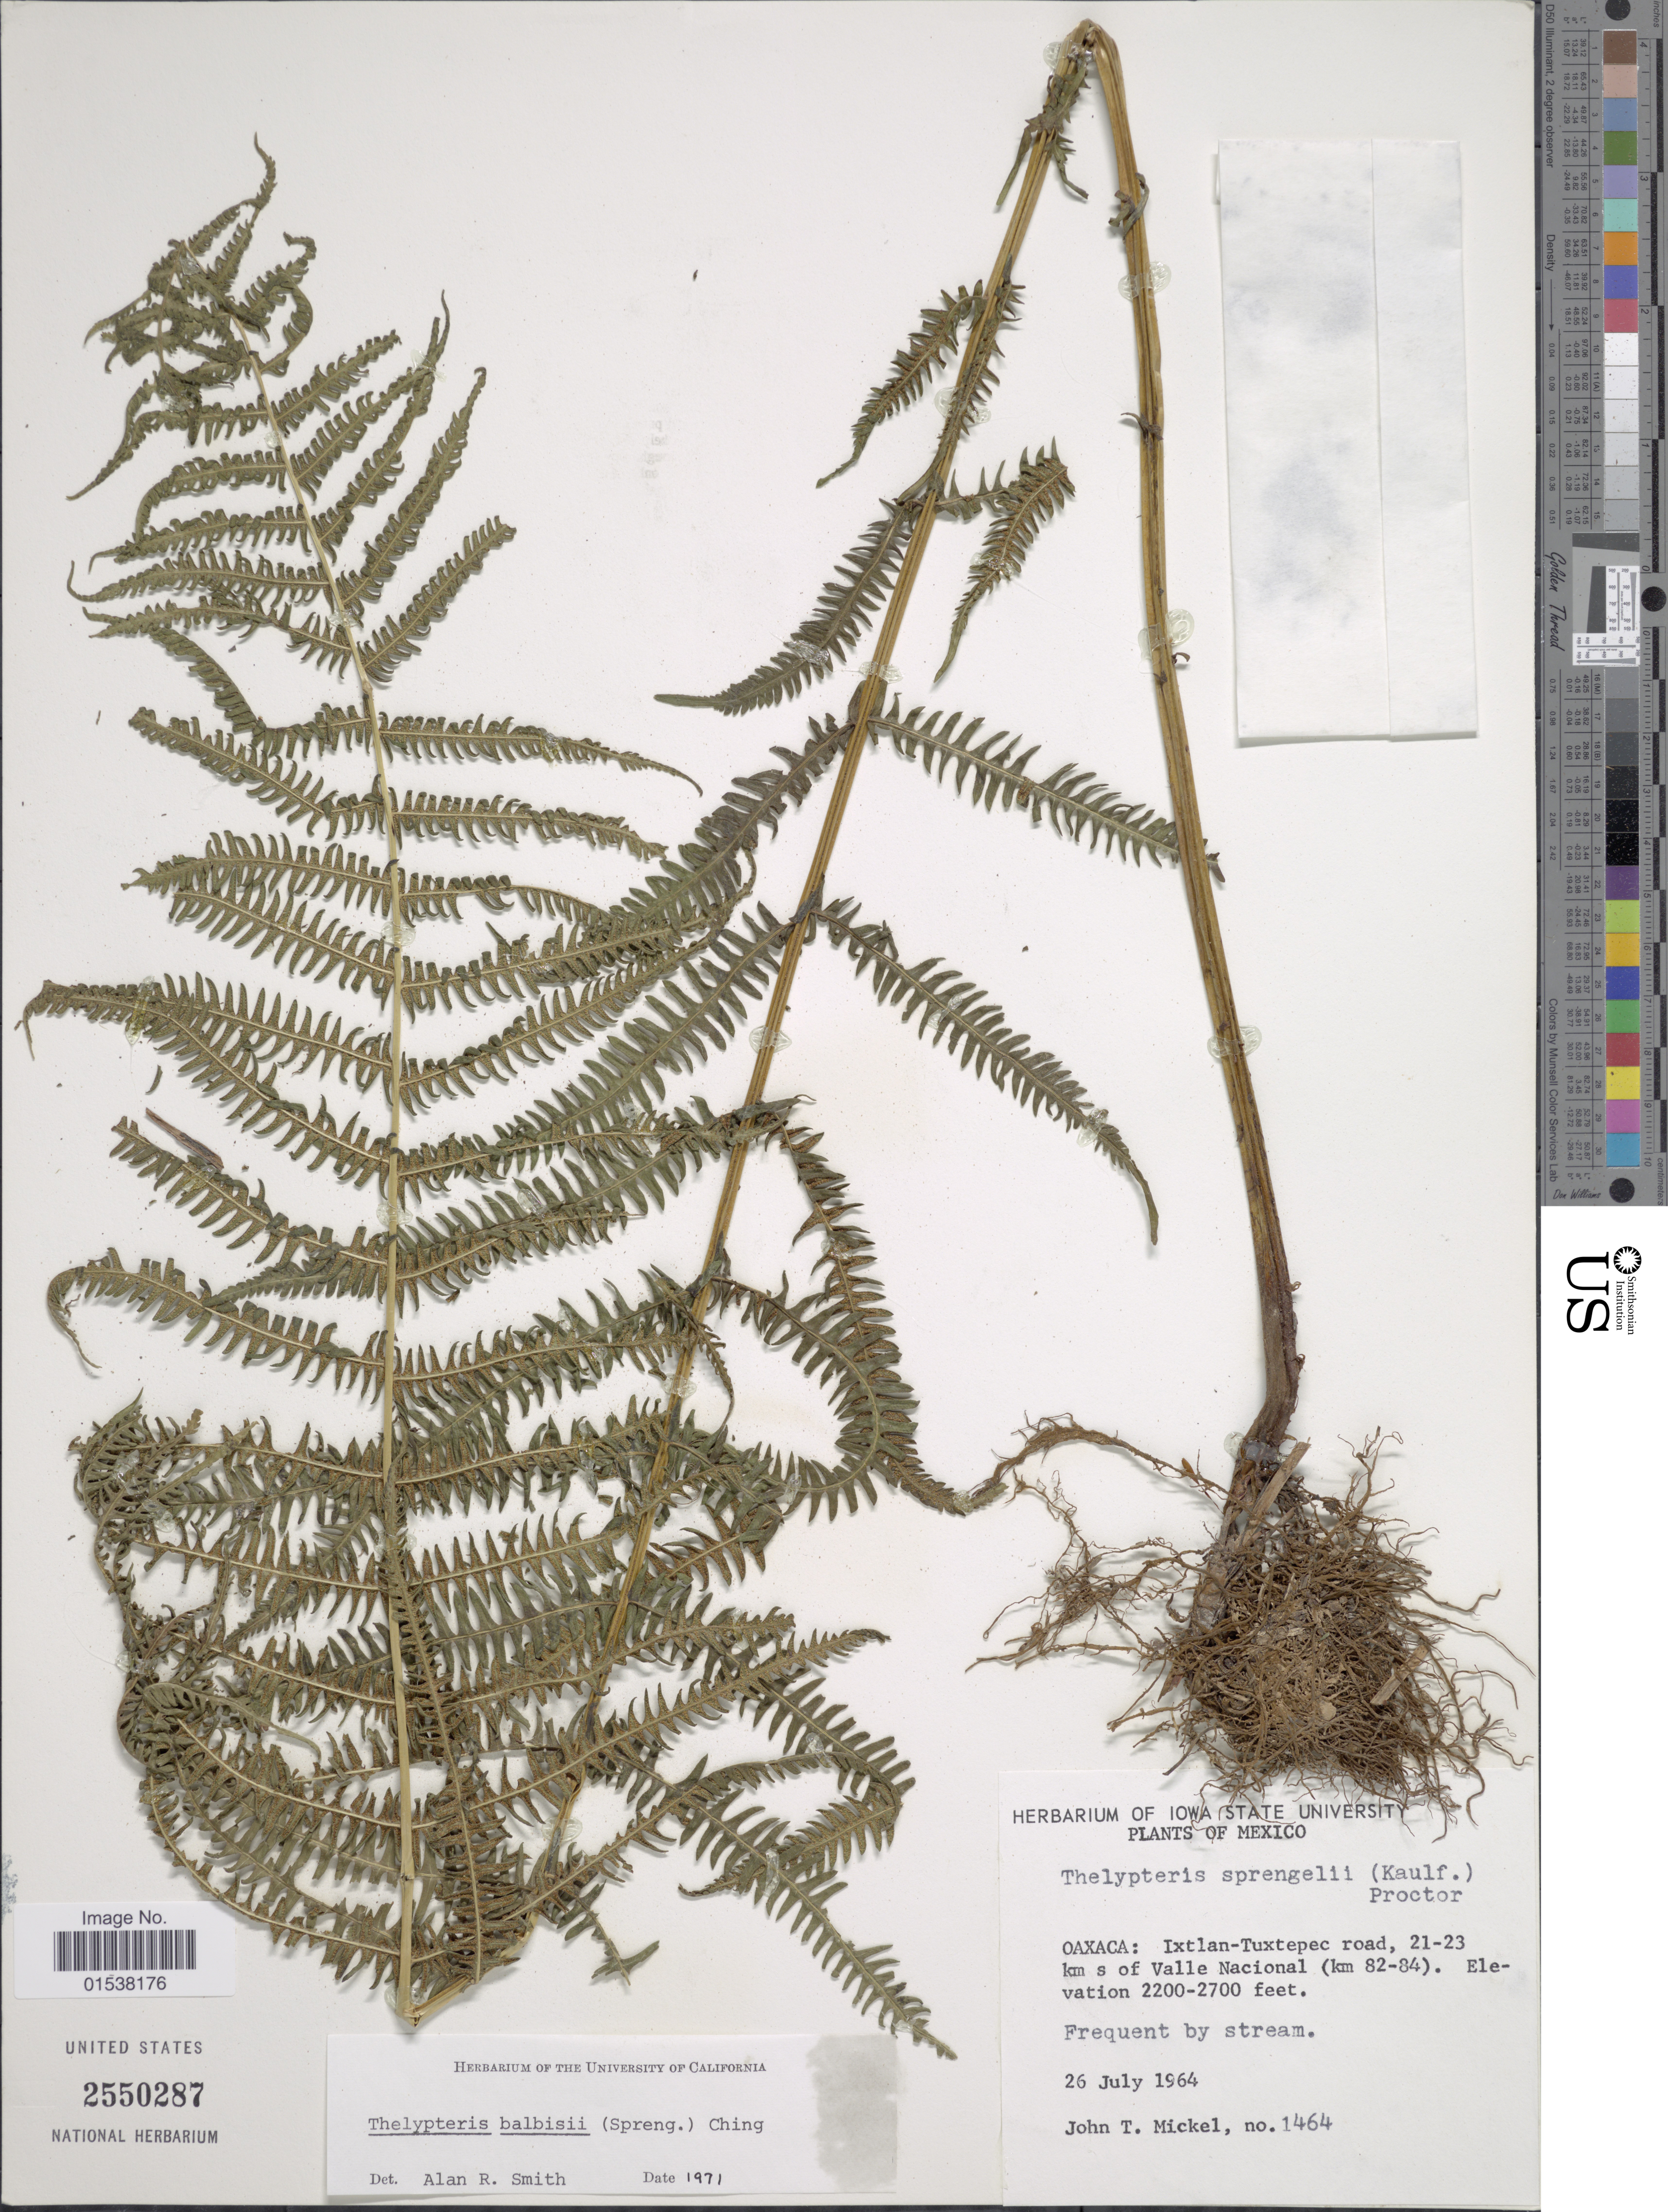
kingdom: Plantae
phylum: Tracheophyta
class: Polypodiopsida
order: Polypodiales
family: Thelypteridaceae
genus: Amauropelta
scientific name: Amauropelta balbisii (Spreng.) comb. nov., ined. 2015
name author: (Spreng.)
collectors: J. T. Mickel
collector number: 1464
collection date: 1964-07-26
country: Mexico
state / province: Oaxaca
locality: Oaxaca: Ixtlan-Tuxtepec road 21-23 km s of Valle Nacional (km 82-84)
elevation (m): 671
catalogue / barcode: US 2550287